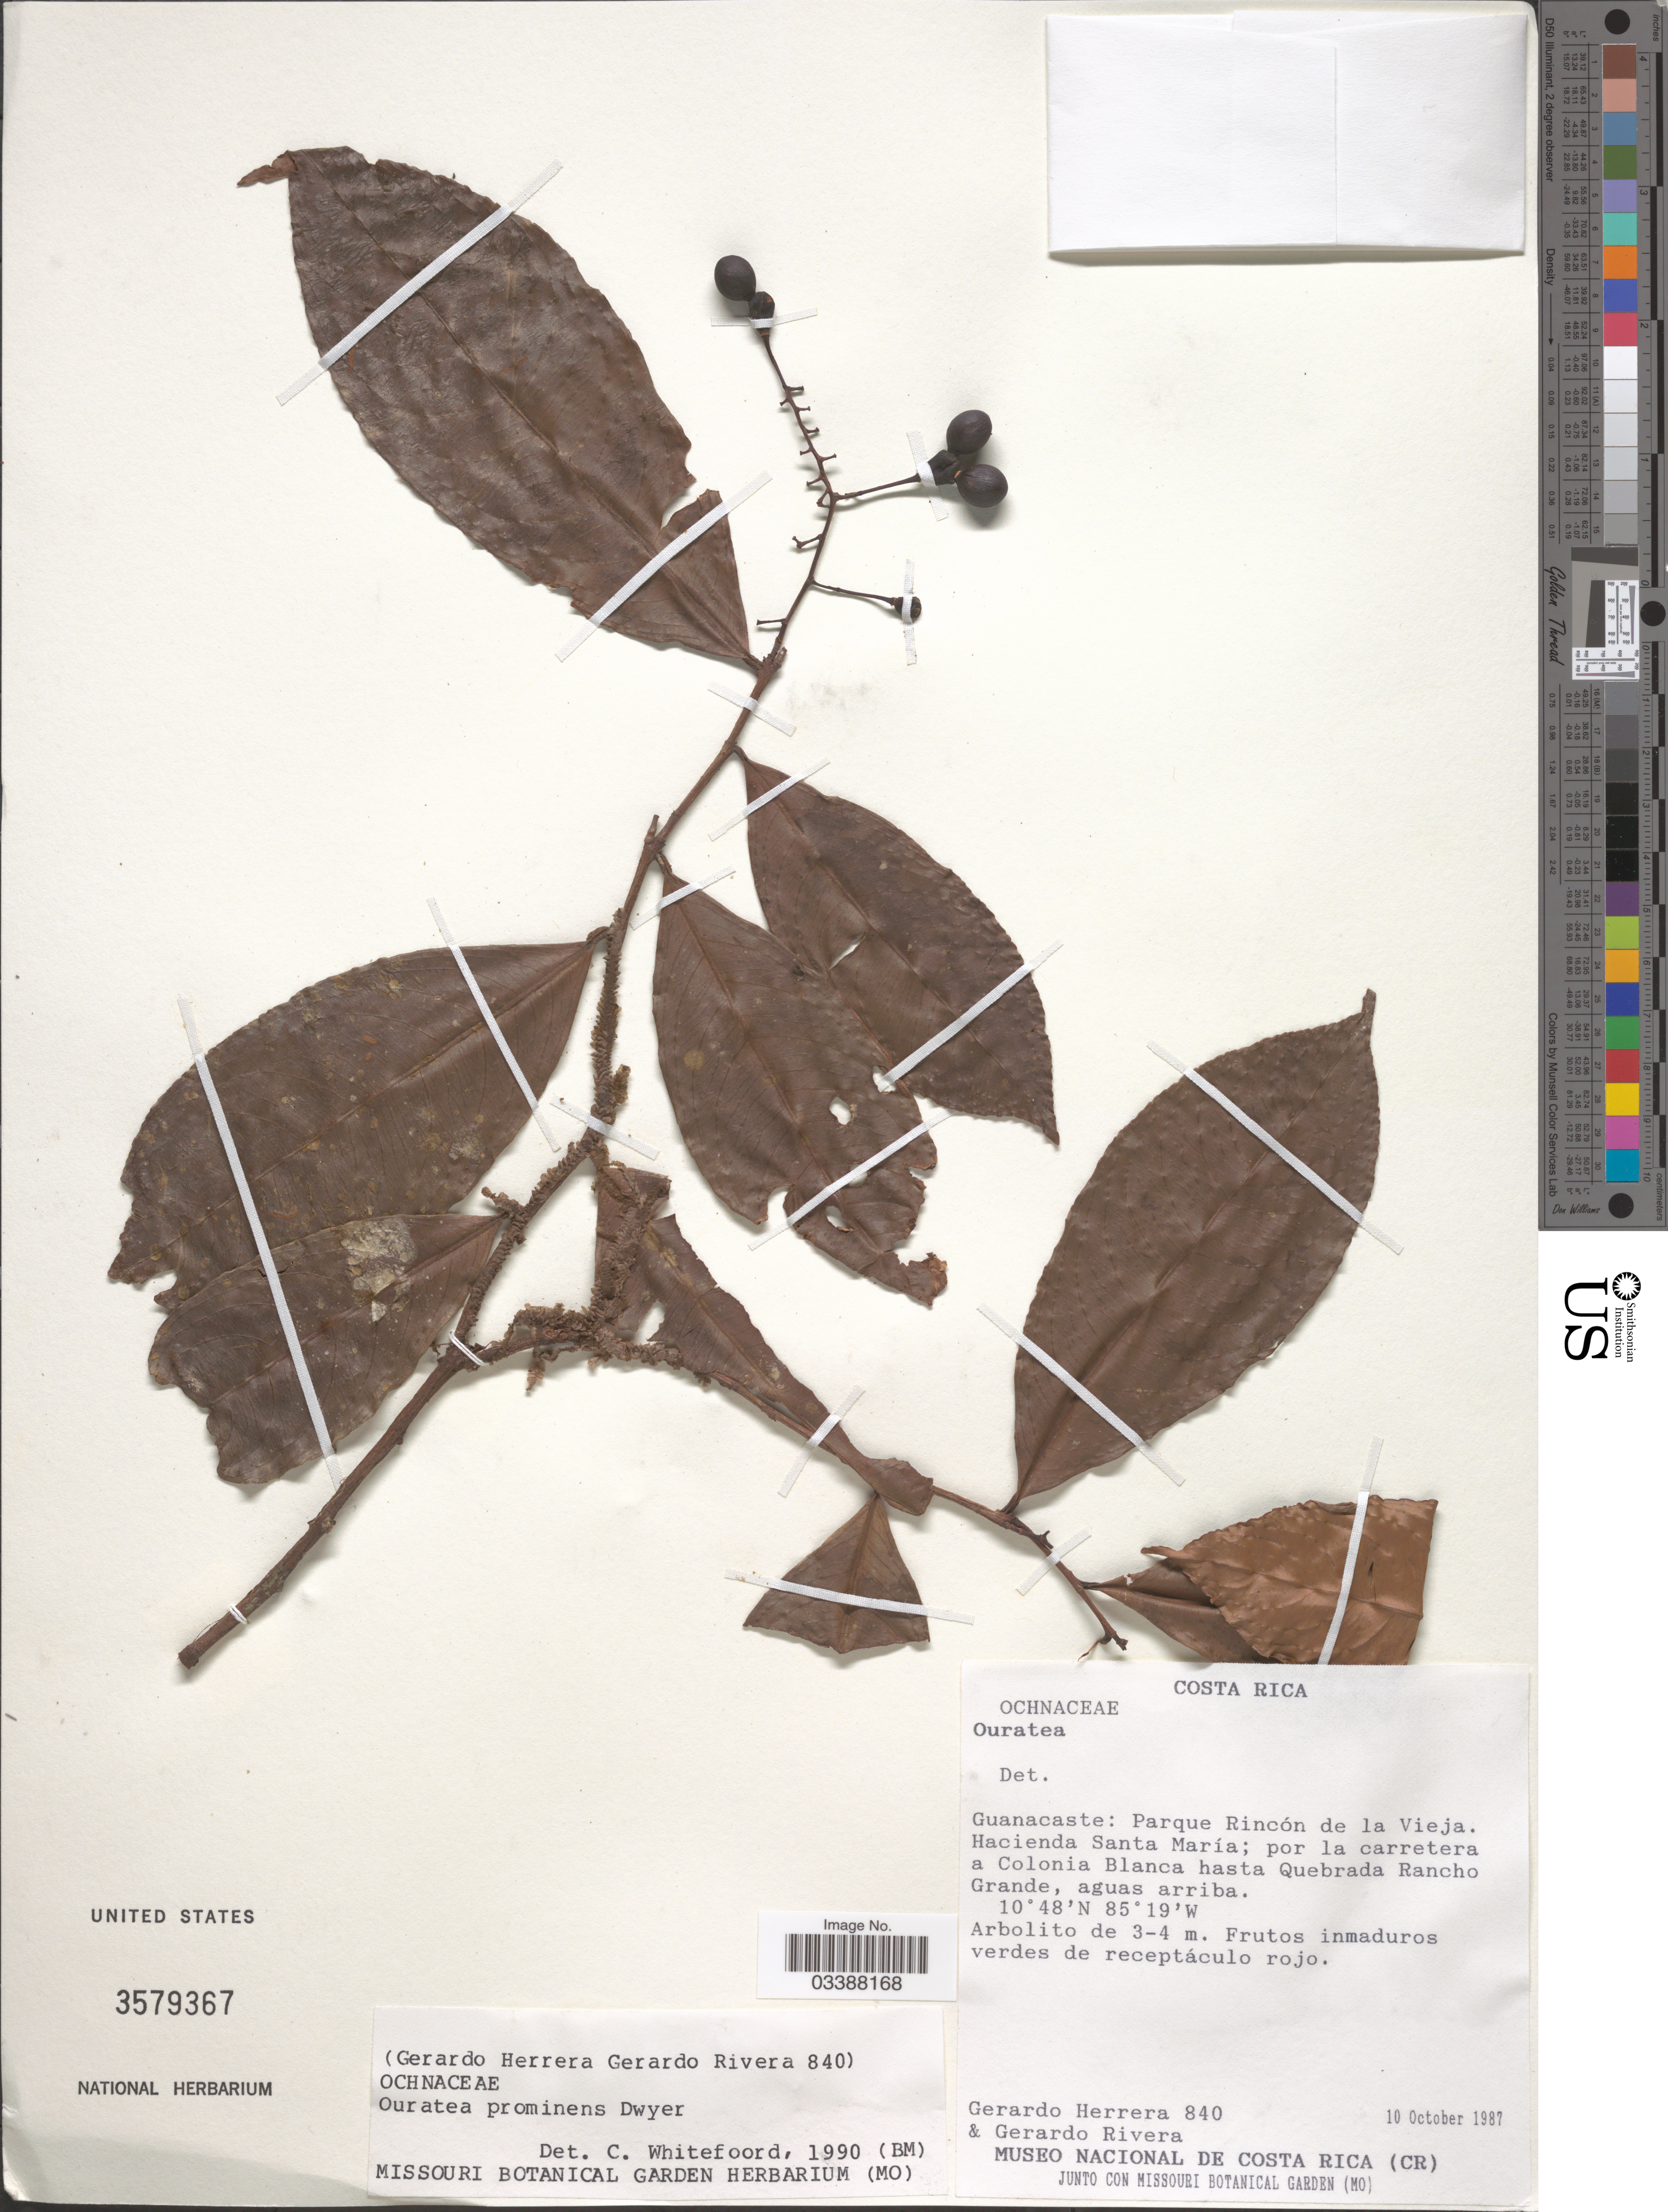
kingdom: Plantae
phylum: Tracheophyta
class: Magnoliopsida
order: Malpighiales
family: Ochnaceae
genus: Ouratea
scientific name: Ouratea prominens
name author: Dwyer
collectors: G. Herrera & G. Rivera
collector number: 840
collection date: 1987-10-10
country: Costa Rica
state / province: Guanacaste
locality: Parque Rincón de la Vieja. Hacienda Santa María; por la carretera a Colonia Blanca hasta Quebrada Rancho Grande, aguas arriba.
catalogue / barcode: US 3579367